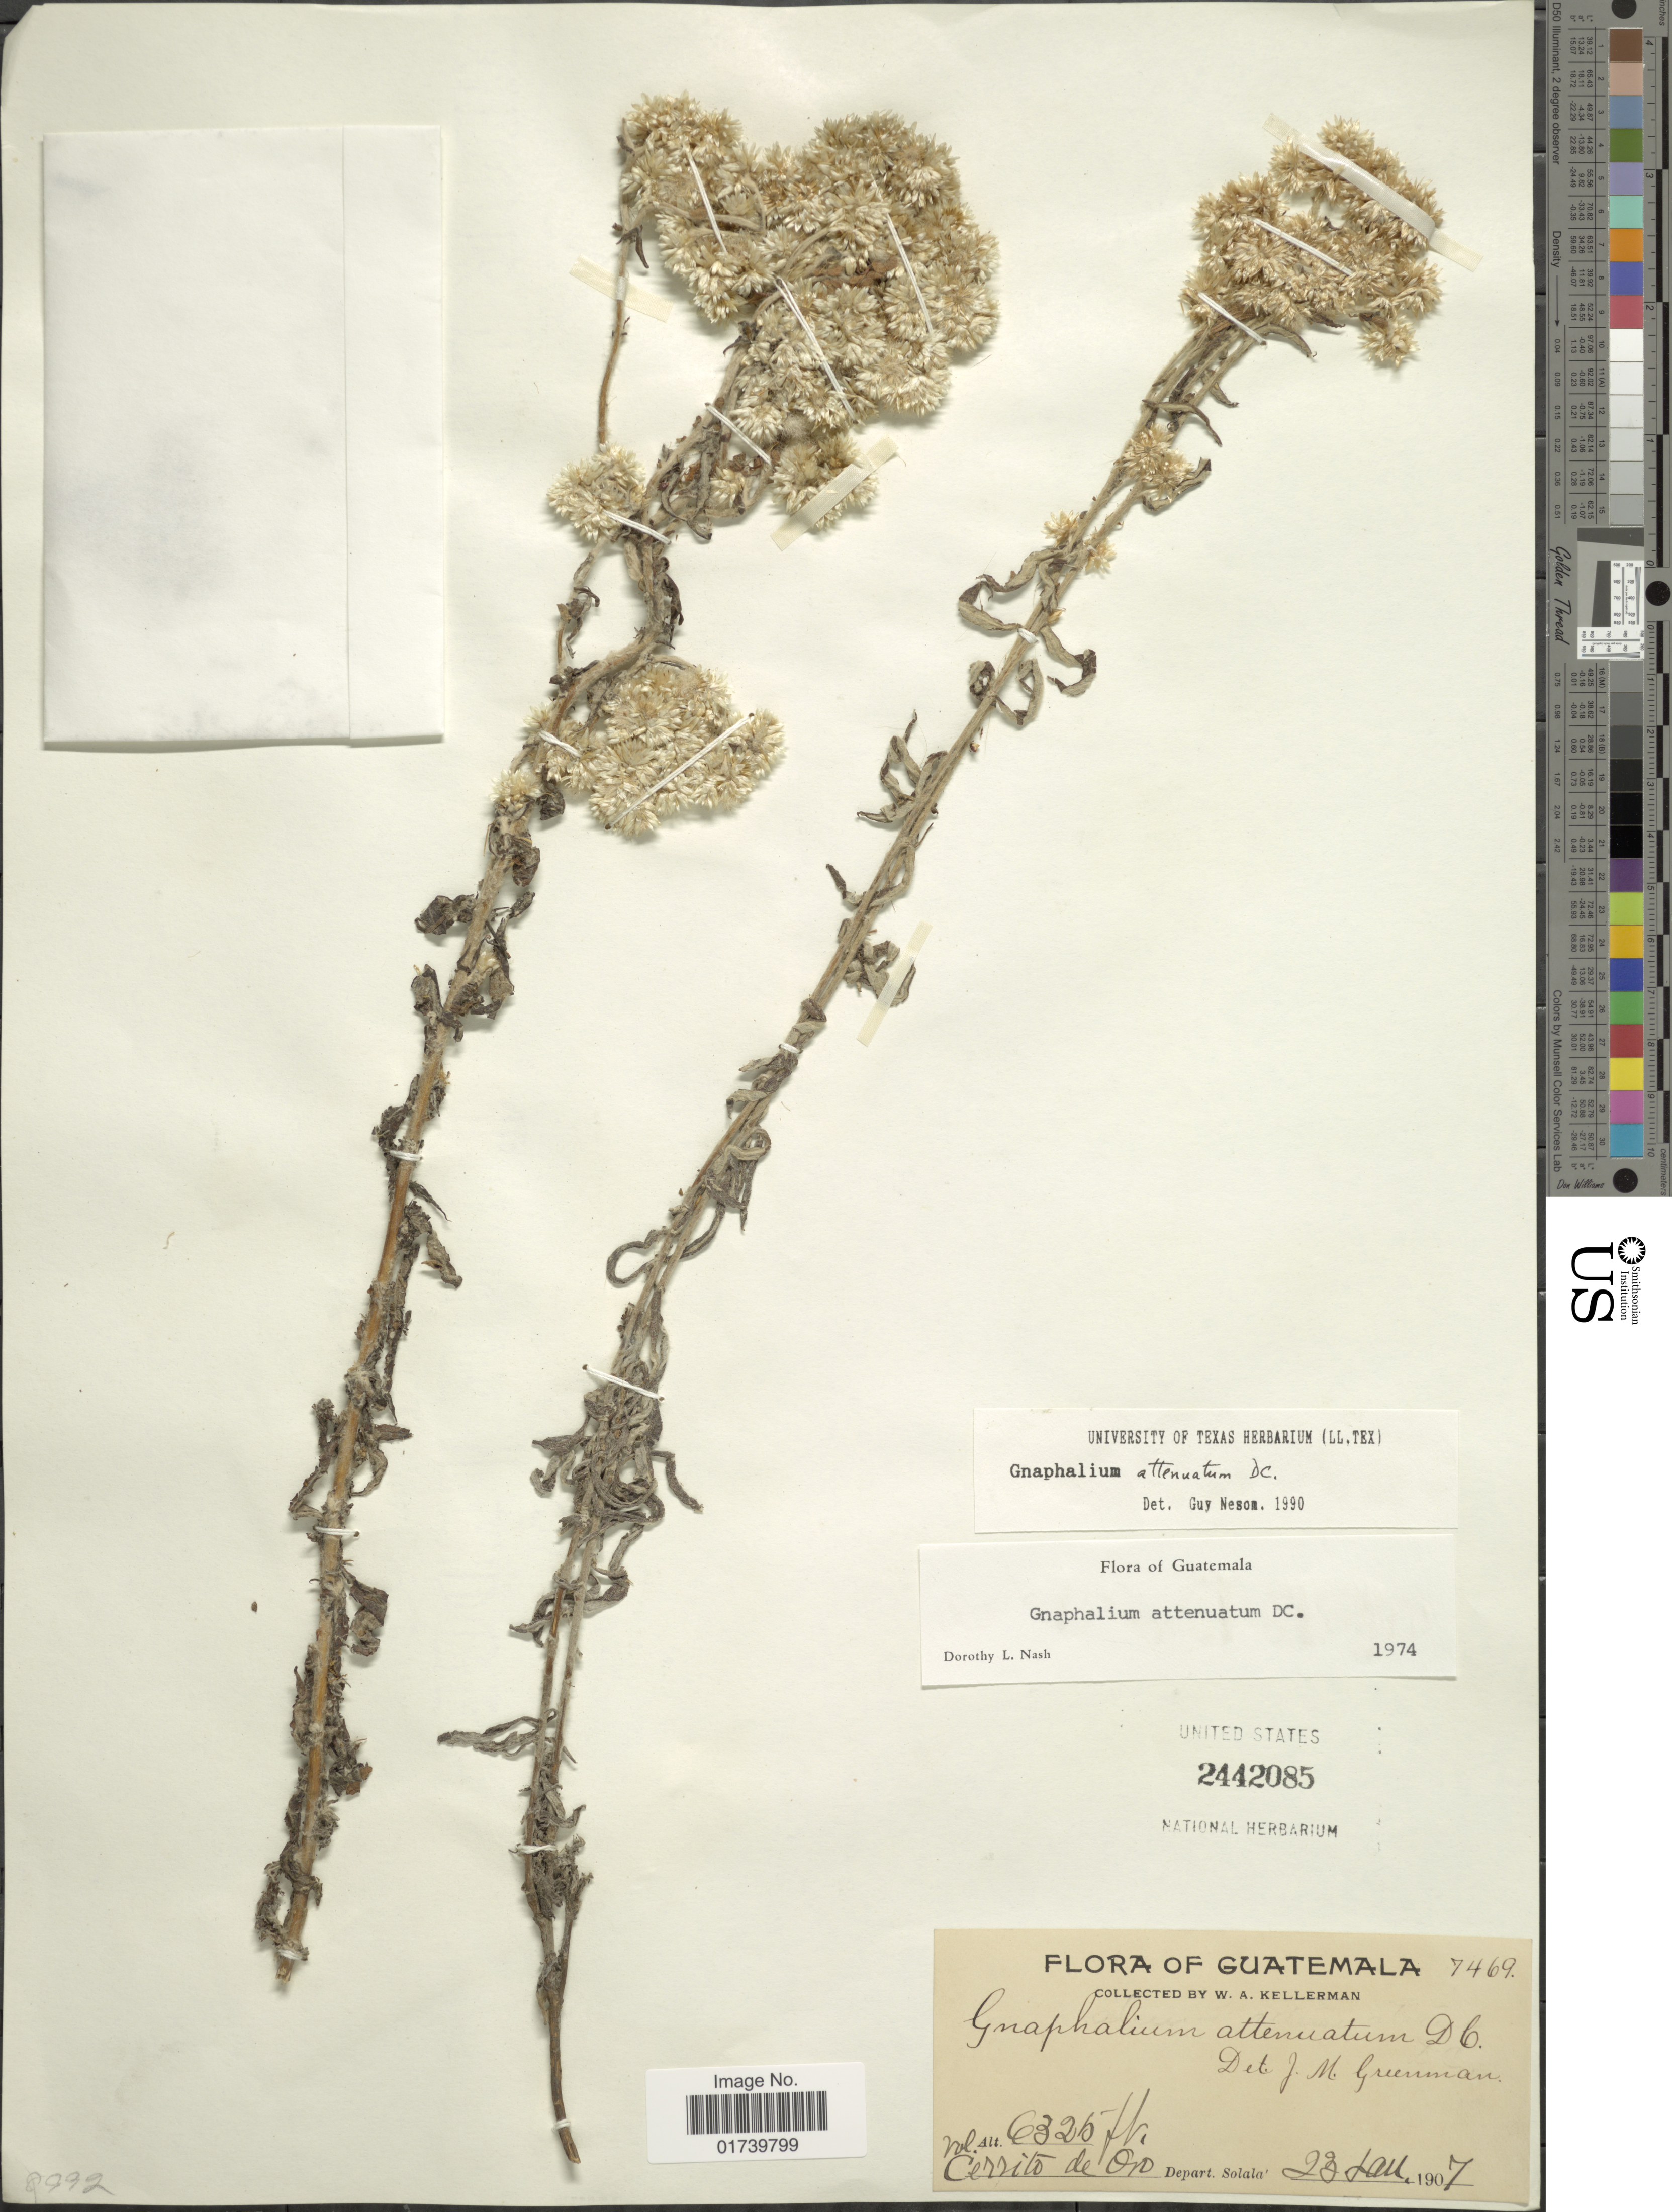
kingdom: Plantae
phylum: Tracheophyta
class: Magnoliopsida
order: Asterales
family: Asteraceae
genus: Pseudognaphalium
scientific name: Pseudognaphalium attenuatum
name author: (DC.) Anderb.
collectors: W. Kellerman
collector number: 7469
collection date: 1907-01-23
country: Guatemala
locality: Cerrito de Oro. Solala.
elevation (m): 1928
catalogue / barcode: US 2442085